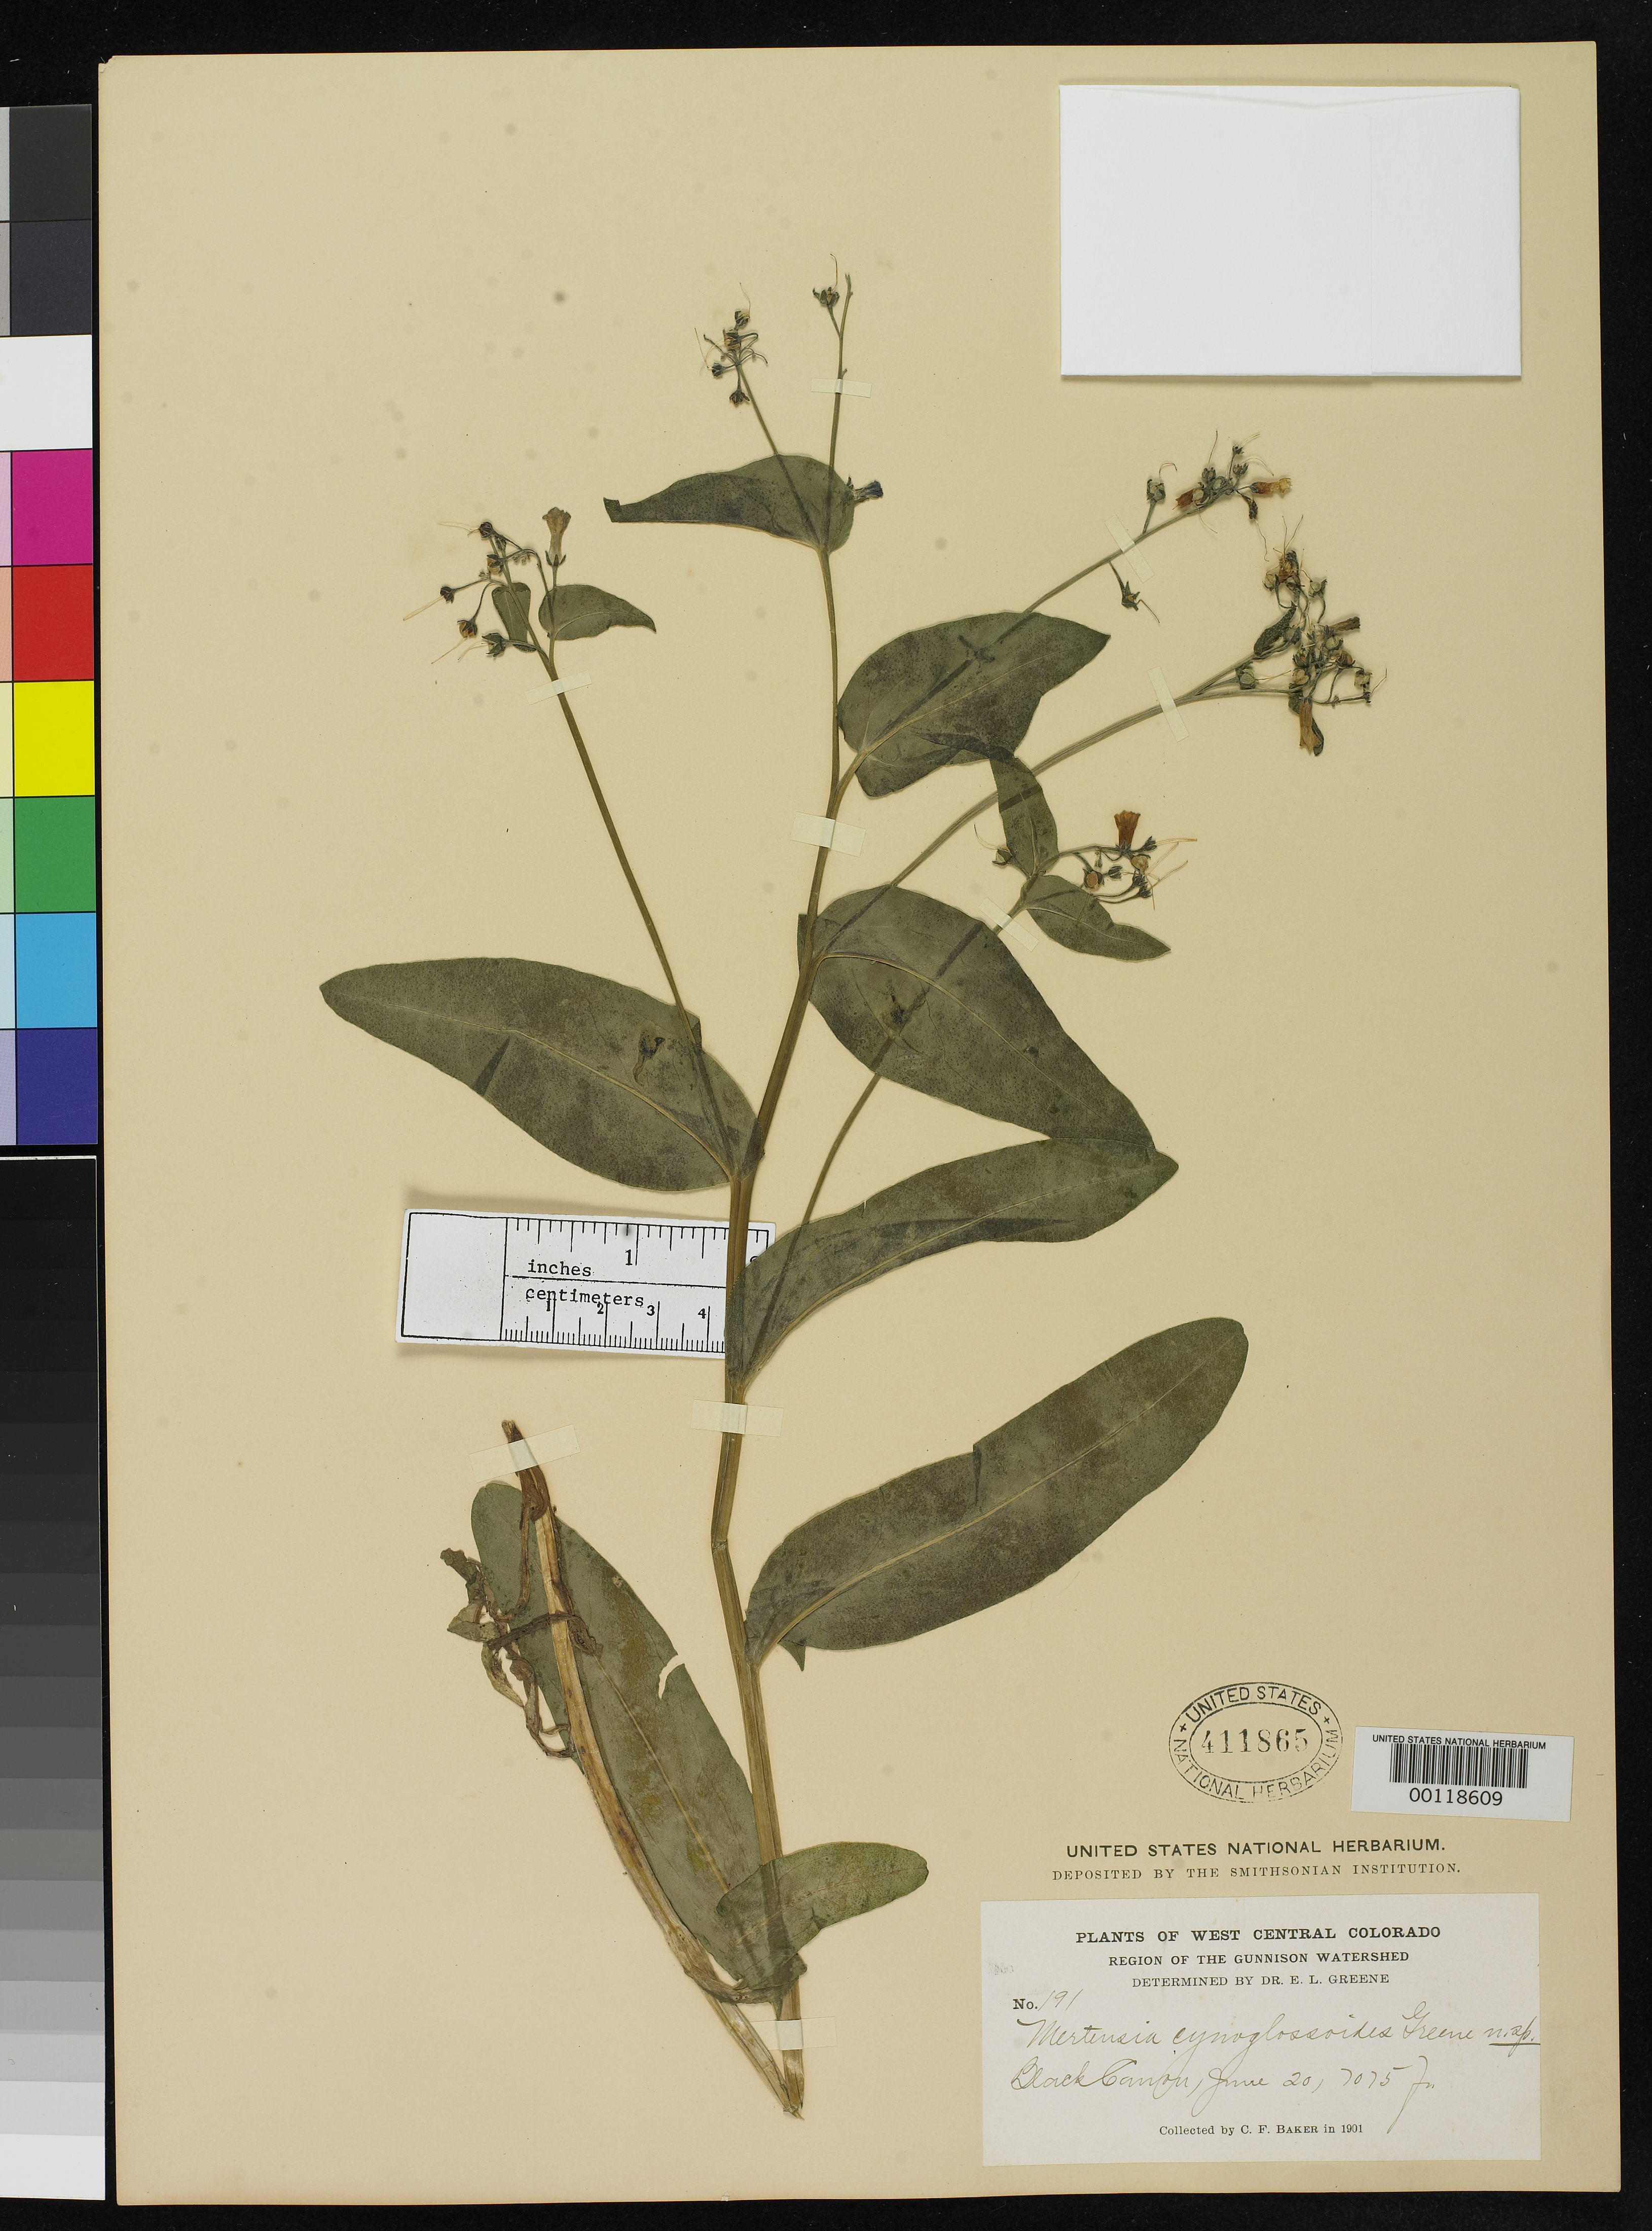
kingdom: Plantae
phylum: Tracheophyta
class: Magnoliopsida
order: Boraginales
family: Boraginaceae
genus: Mertensia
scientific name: Mertensia cynoglossoides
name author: Greene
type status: Isotype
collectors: C. F. Baker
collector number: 191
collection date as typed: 20 Jun 1901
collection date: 1901-06-20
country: United States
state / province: Colorado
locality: Black Canyon.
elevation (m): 2156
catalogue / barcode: US 411865